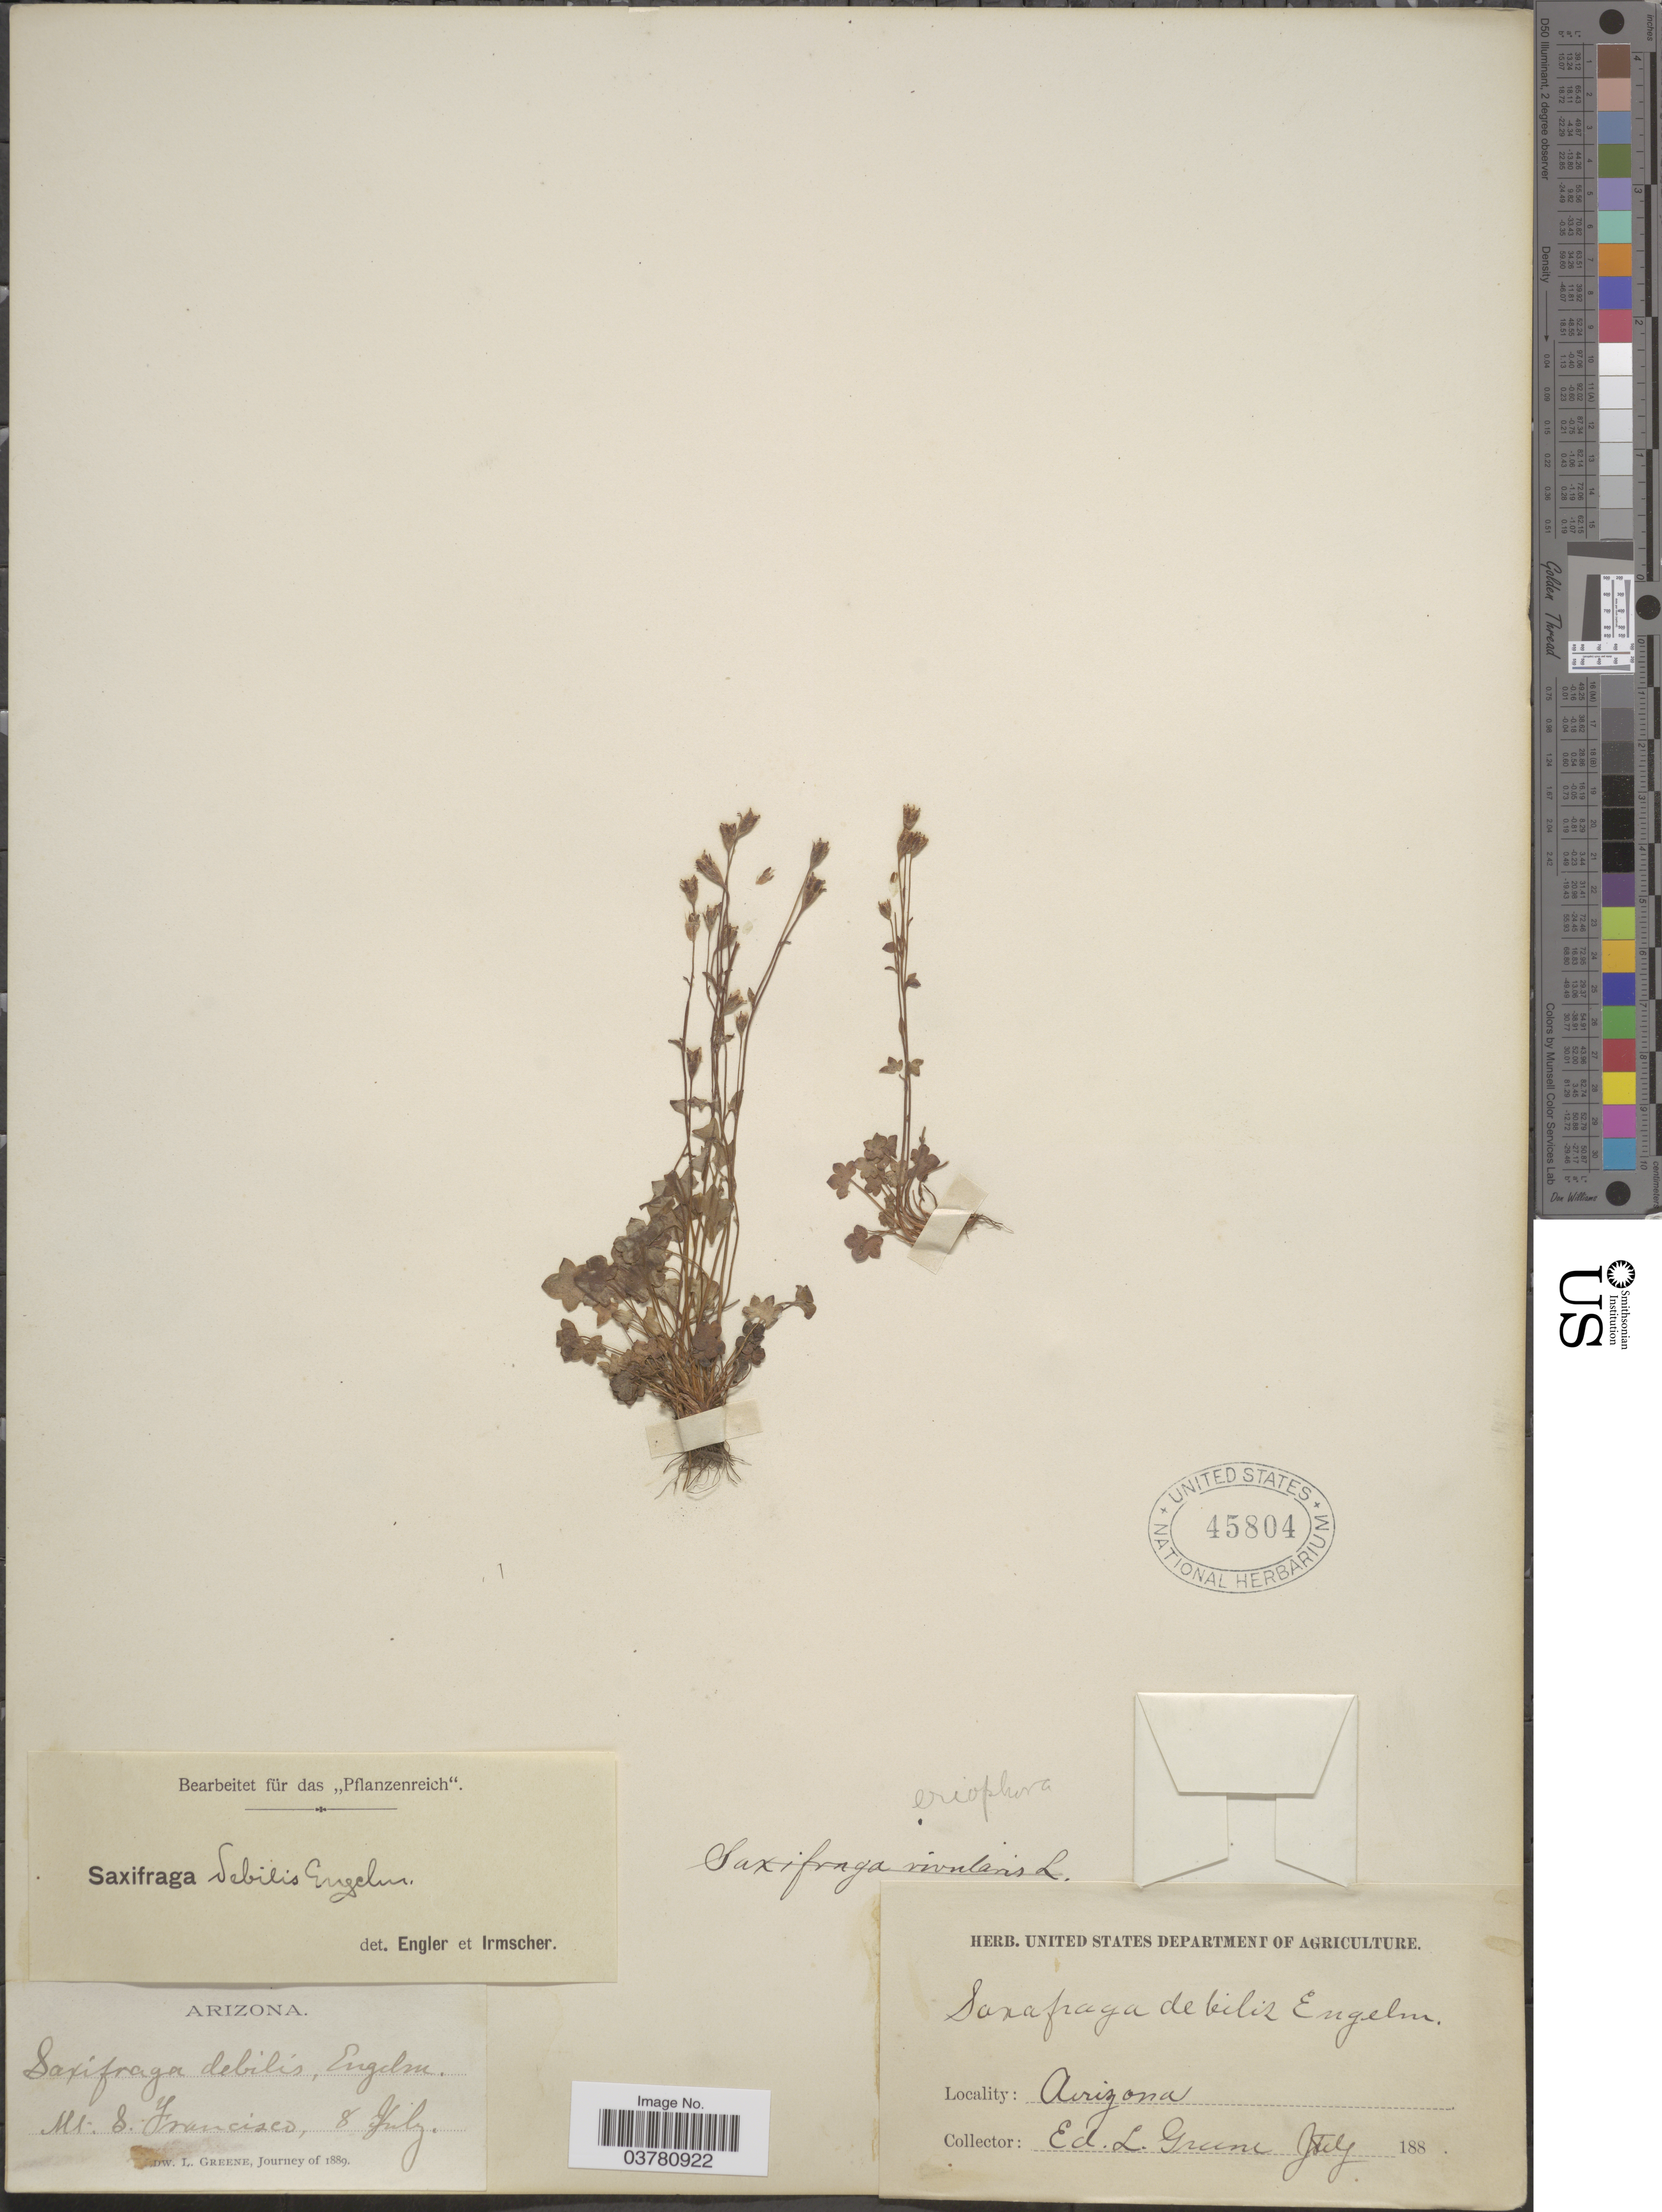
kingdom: Plantae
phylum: Tracheophyta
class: Magnoliopsida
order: Saxifragales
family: Saxifragaceae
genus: Saxifraga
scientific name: Saxifraga rivularis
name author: L.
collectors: E. L. Greene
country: United States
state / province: Arizona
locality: Mt. S. Francisco.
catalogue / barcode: US 45804